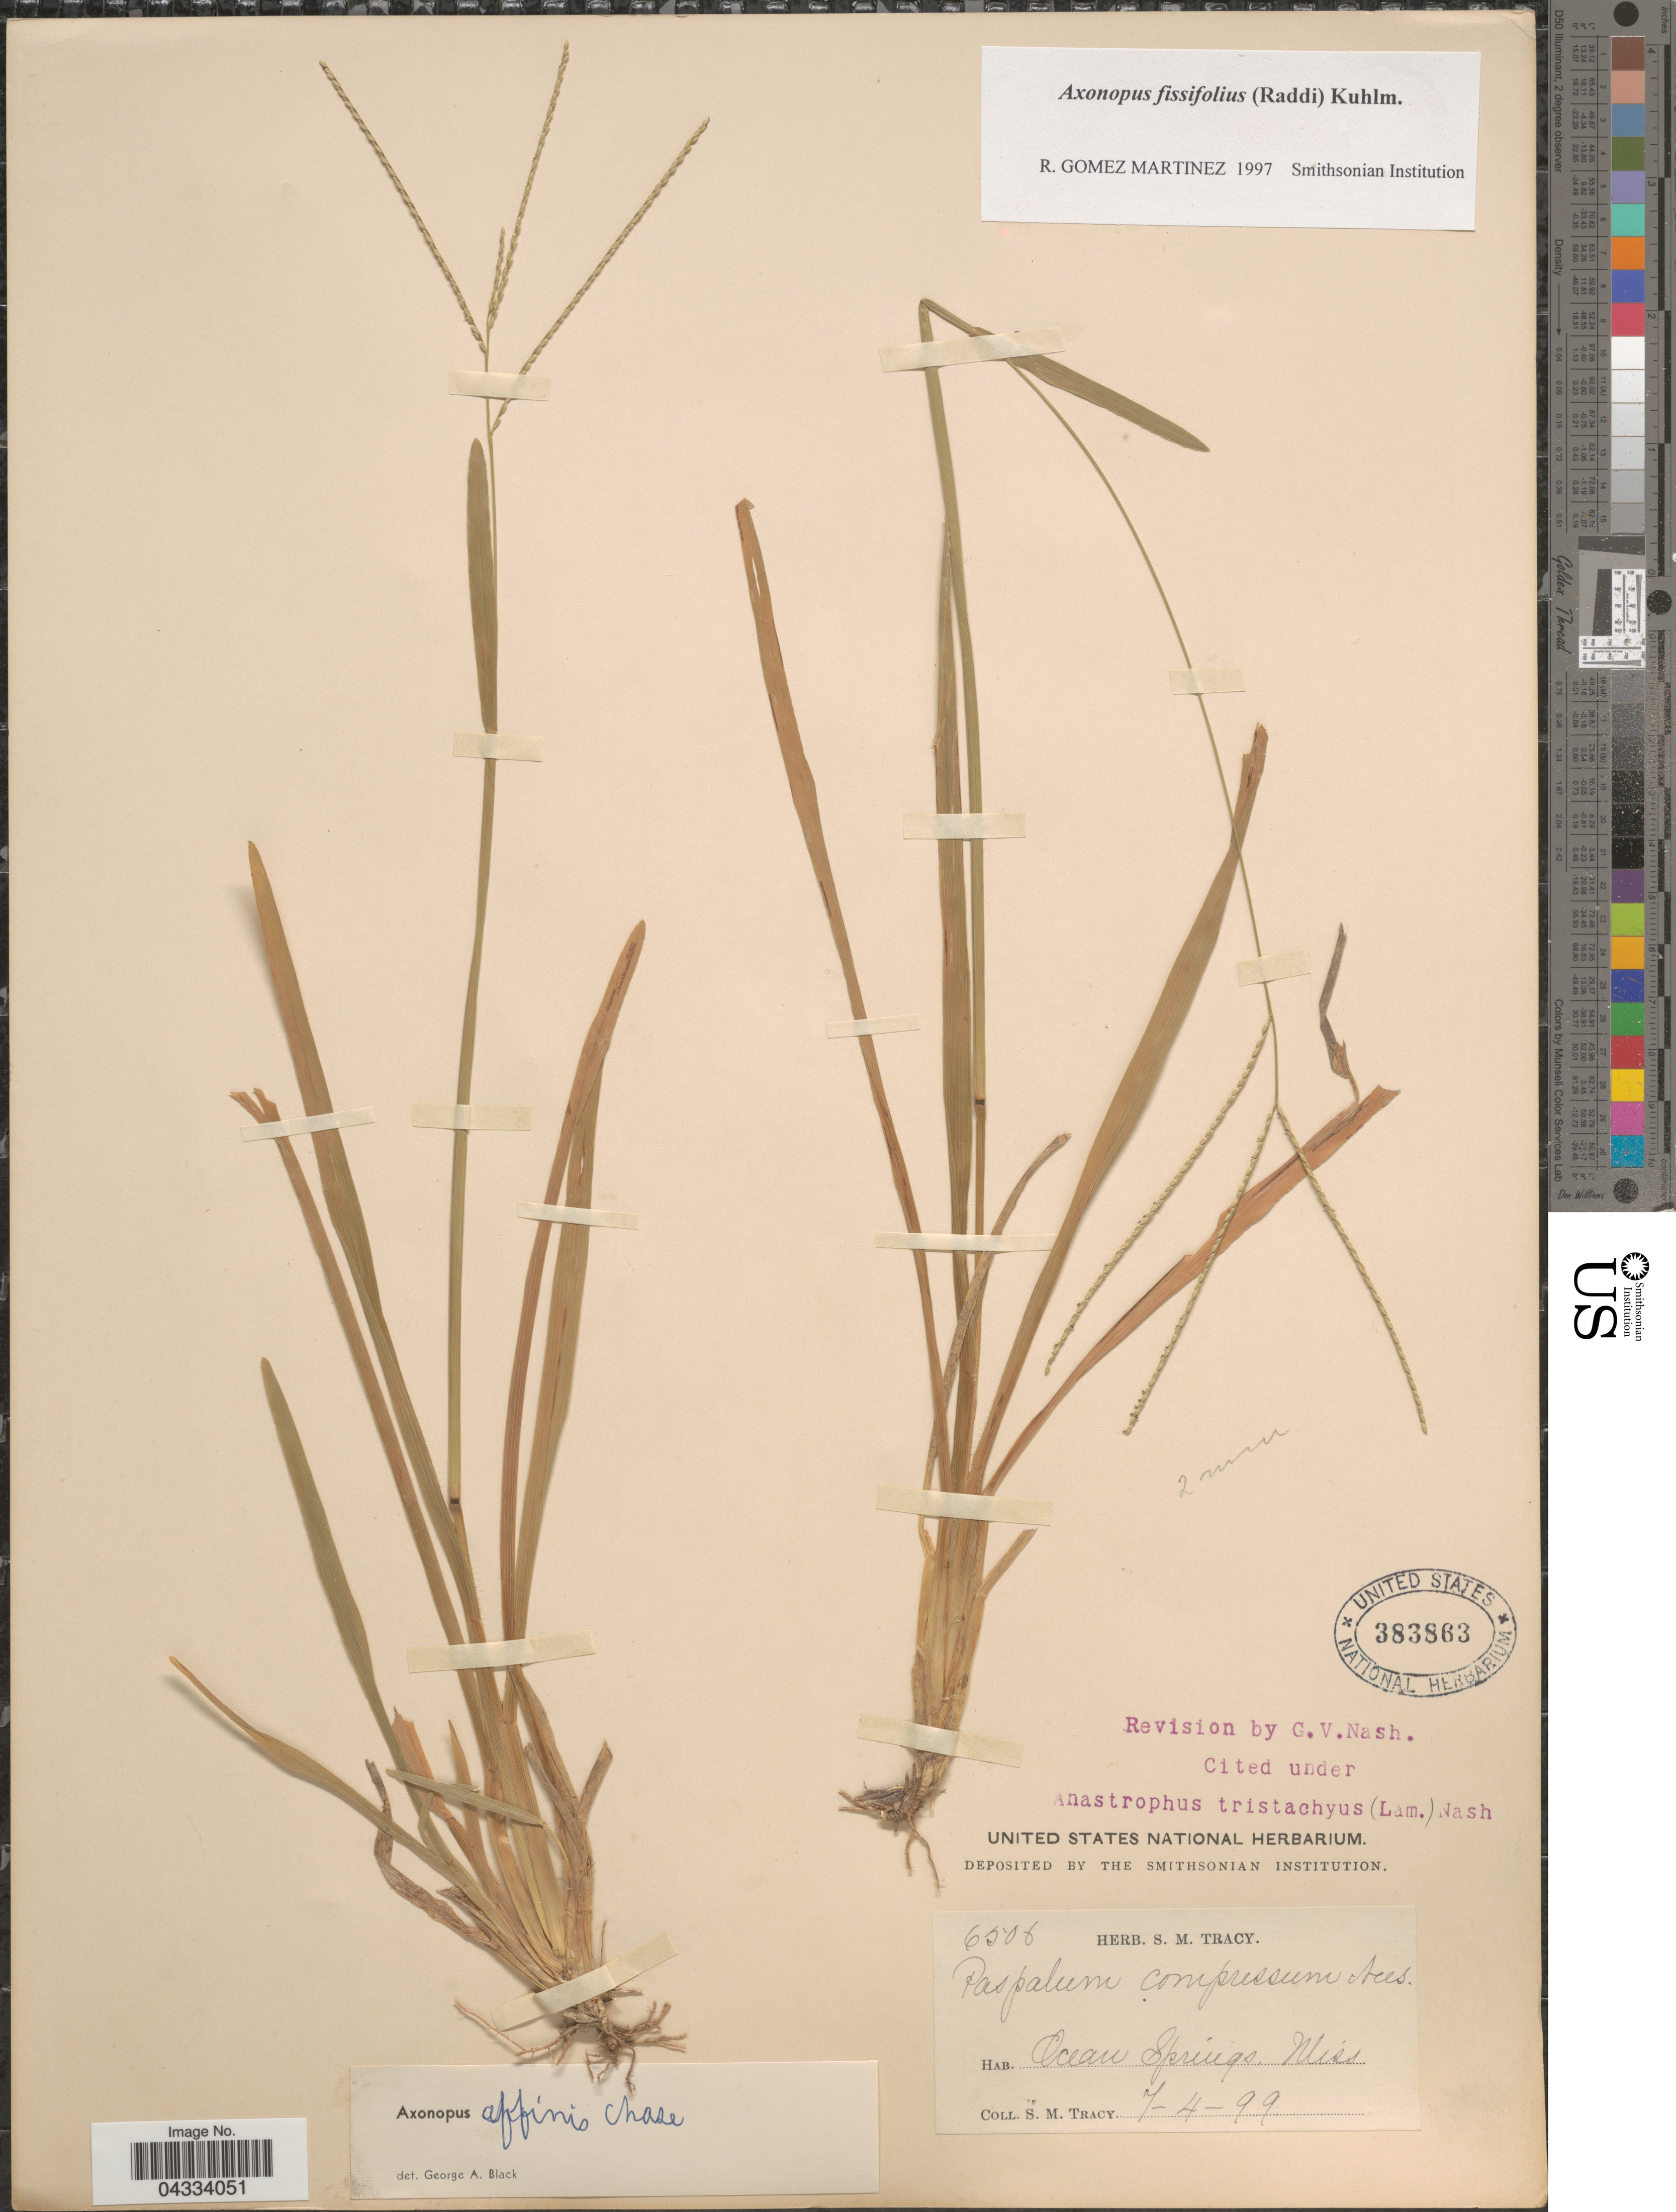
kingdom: Plantae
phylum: Tracheophyta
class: Liliopsida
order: Poales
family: Poaceae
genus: Axonopus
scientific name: Axonopus fissifolius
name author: (Raddi) Kuhlm.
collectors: S. M. Tracy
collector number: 6506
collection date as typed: Transcribed d/m/y: 4/7/99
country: United States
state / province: Mississippi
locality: Ocean Springs.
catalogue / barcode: US 383863